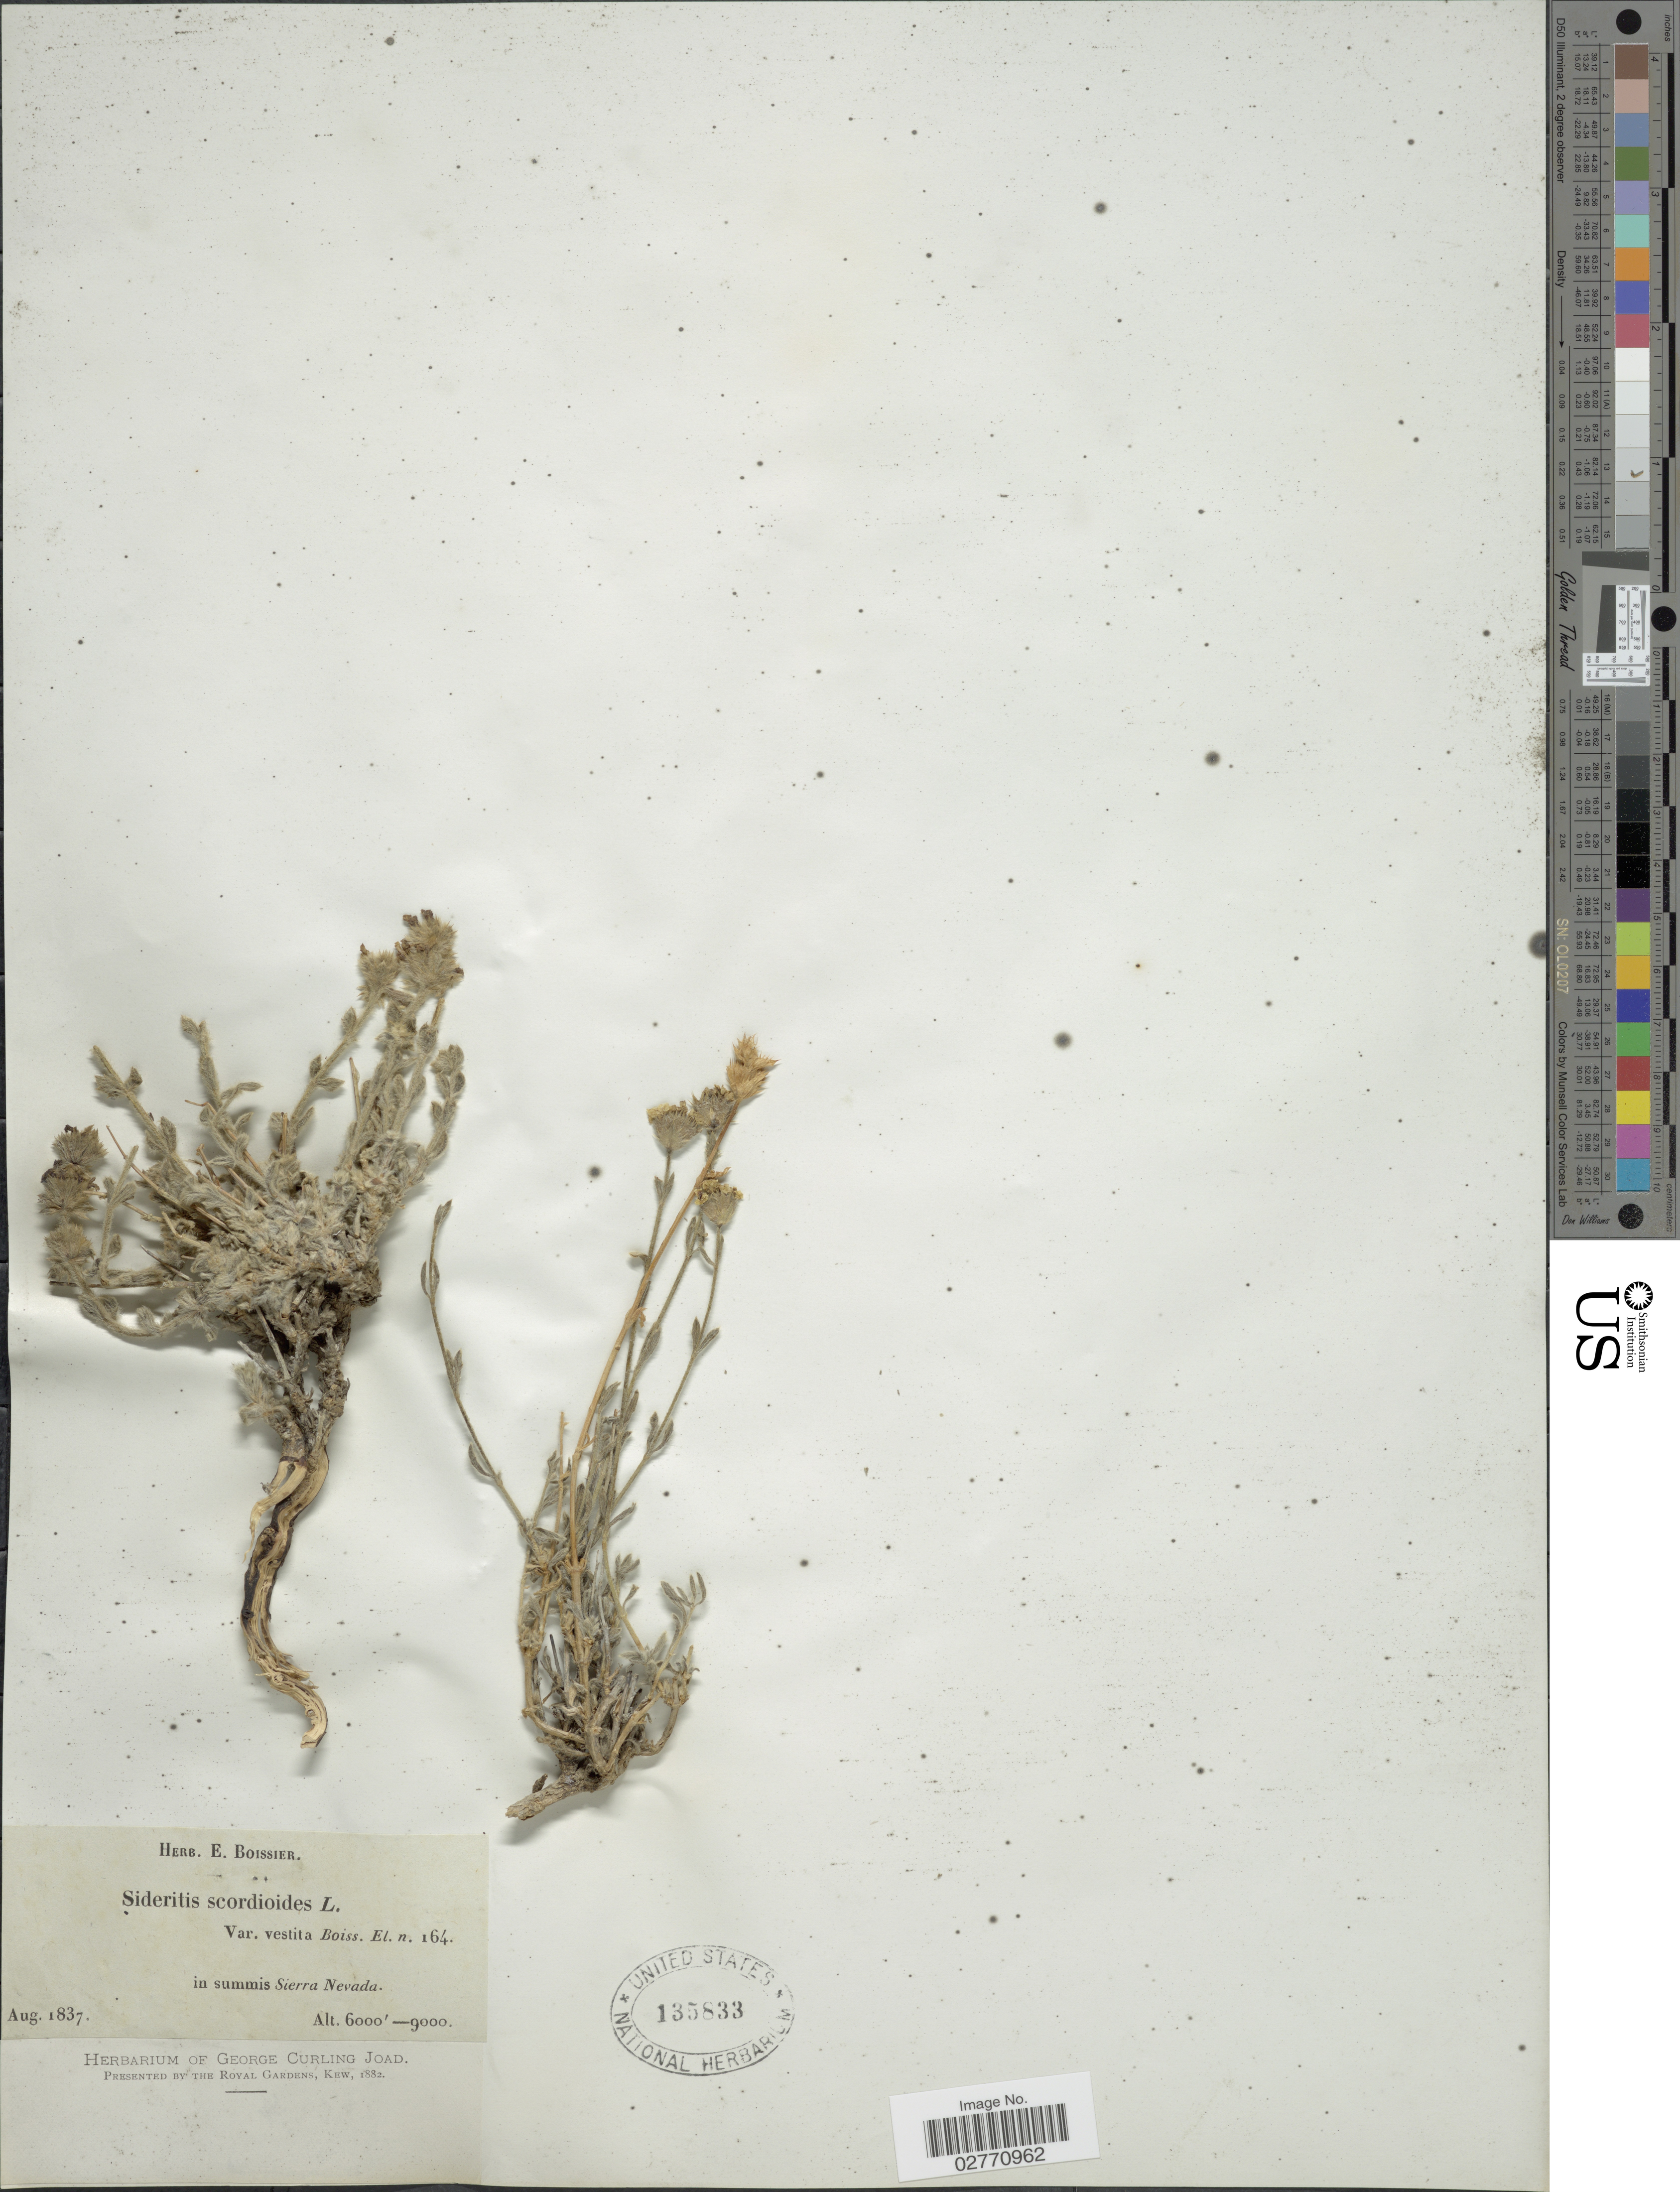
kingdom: Plantae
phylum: Tracheophyta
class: Magnoliopsida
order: Lamiales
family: Lamiaceae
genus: Sideritis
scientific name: Sideritis scordioides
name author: L.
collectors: Herb. Boissier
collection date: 1837-08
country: Spain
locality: In summis Sierra Nevada.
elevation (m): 1829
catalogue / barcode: US 135833